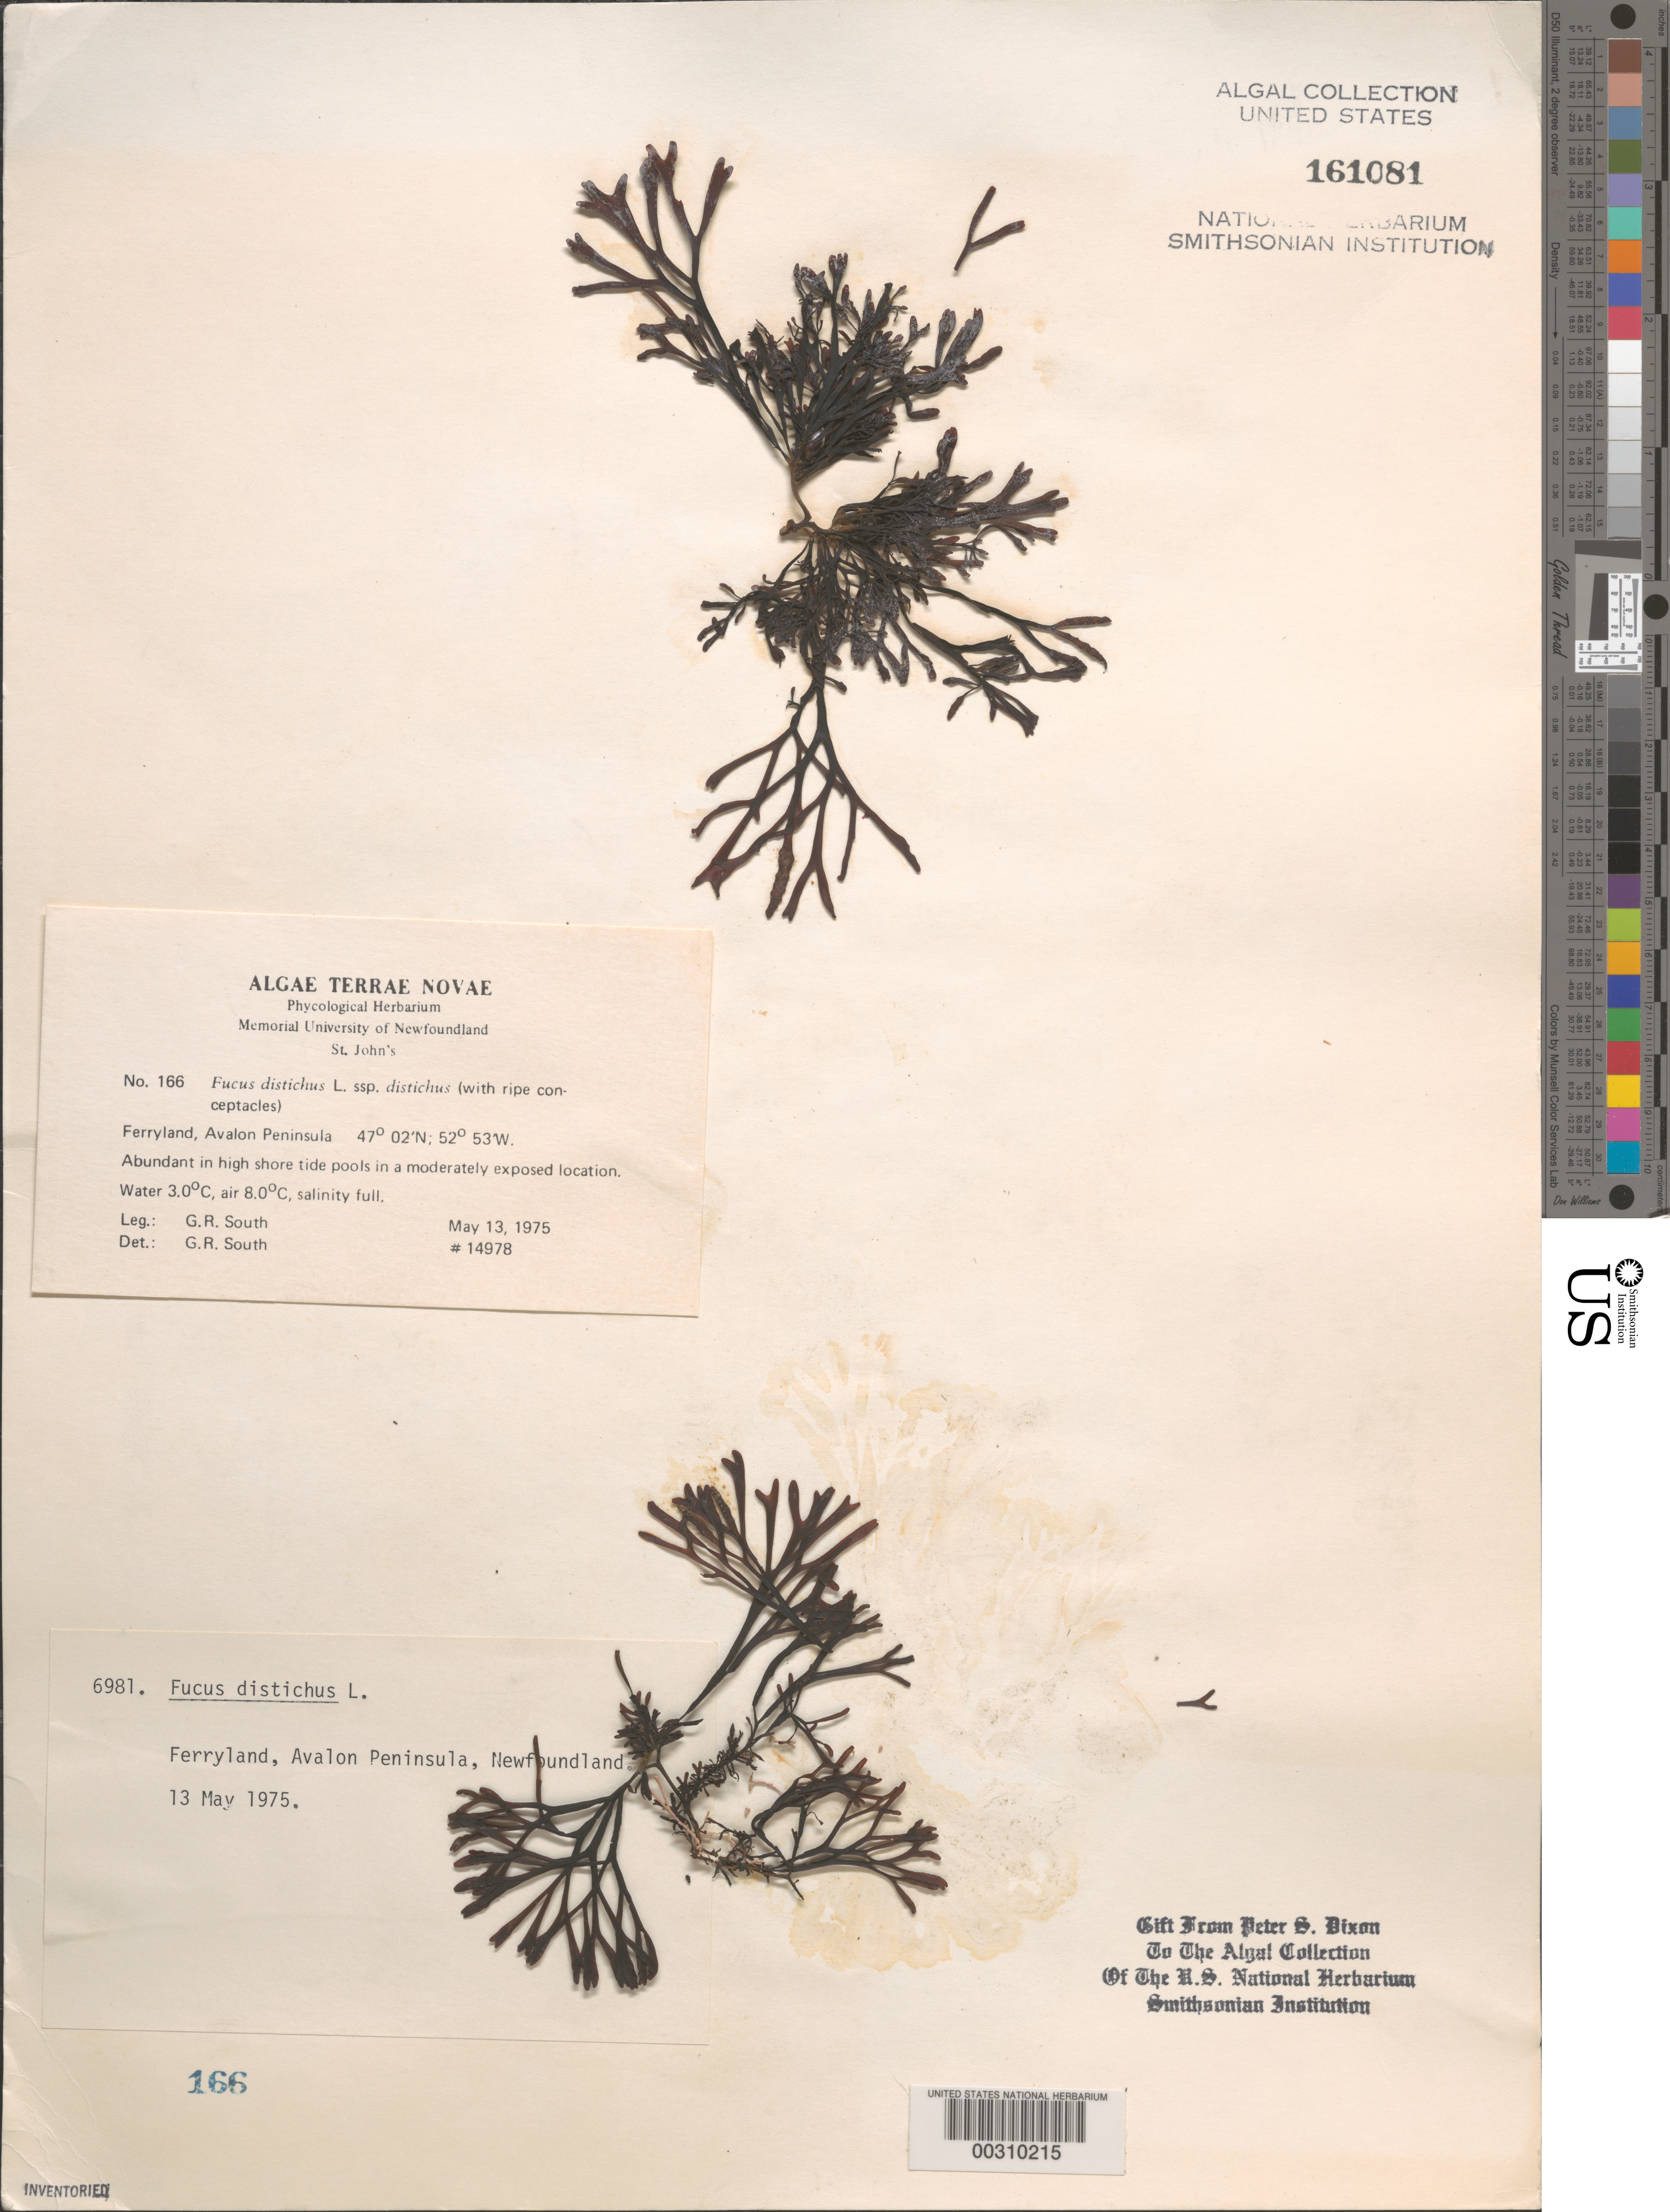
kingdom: Chromista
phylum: Ochrophyta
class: Phaeophyceae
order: Fucales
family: Fucaceae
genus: Fucus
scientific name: Fucus distichus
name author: L.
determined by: Dixon, P. S.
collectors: G. R. South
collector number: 14978 & PSD 6981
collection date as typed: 13 May 1975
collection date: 1975-05-13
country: Canada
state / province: Newfoundland and Labrador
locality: Ferryland, Avalon Peninsula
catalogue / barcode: US 161081